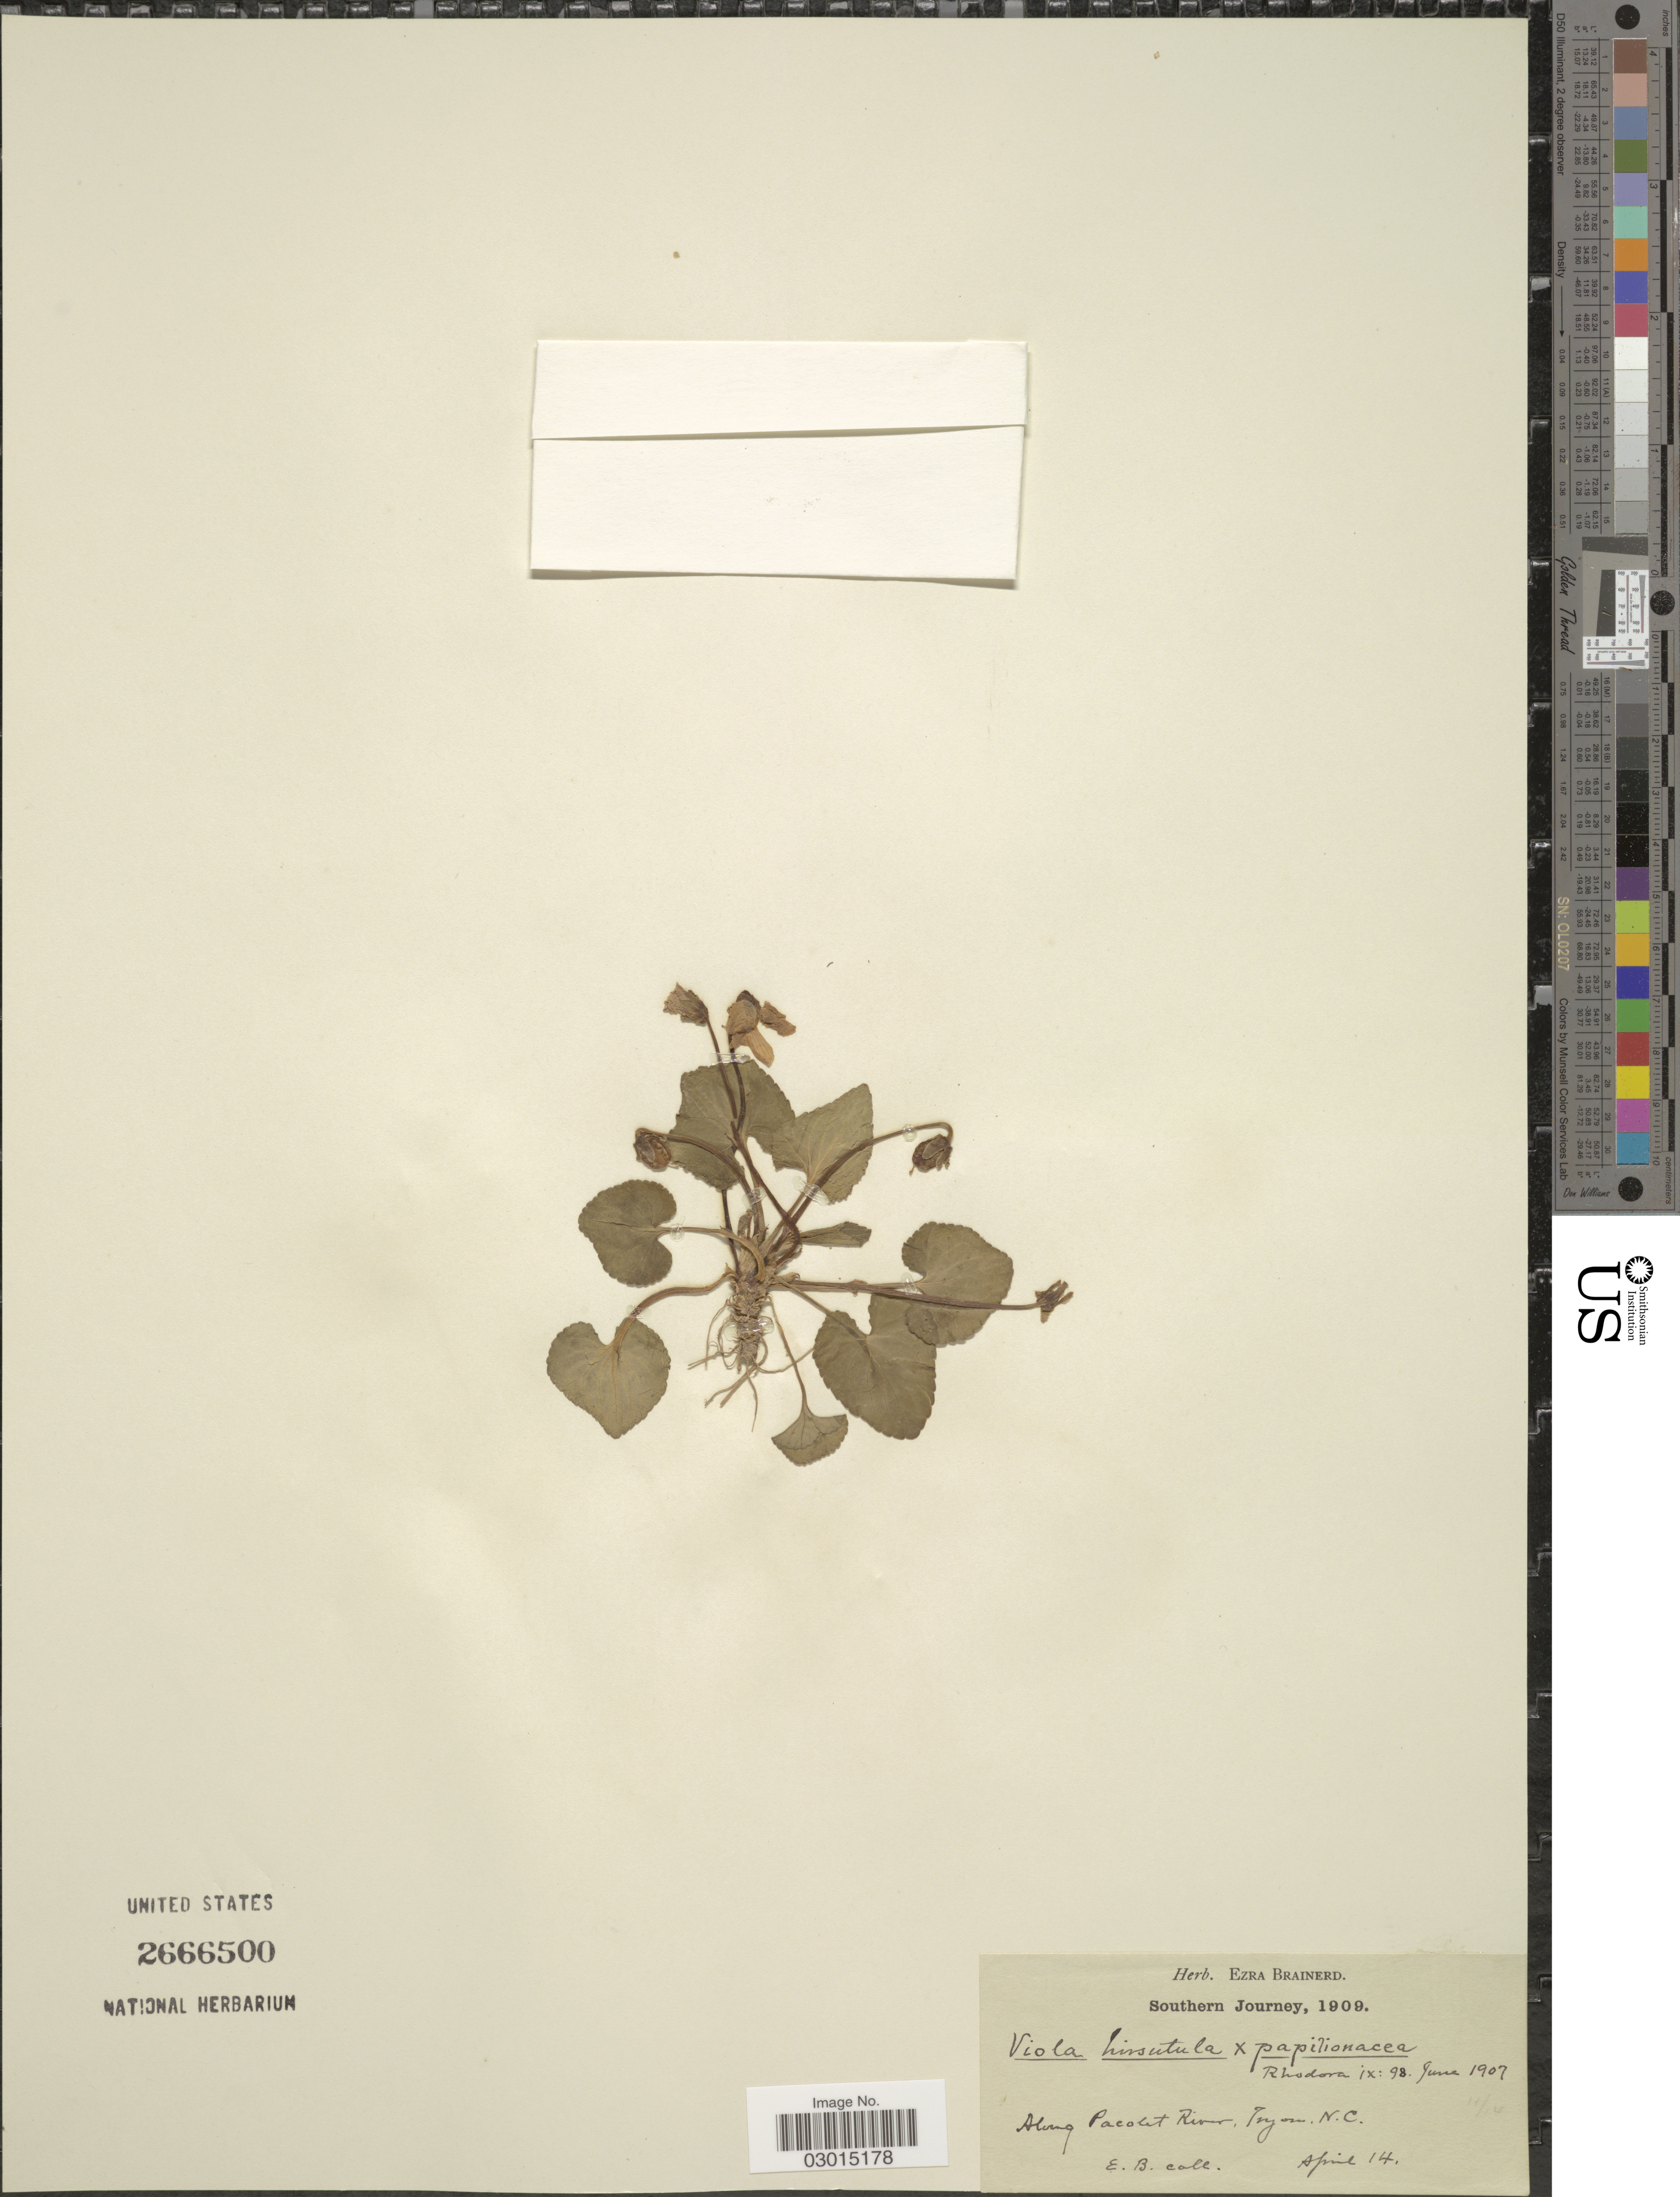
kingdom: Plantae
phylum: Tracheophyta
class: Magnoliopsida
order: Malpighiales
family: Violaceae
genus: Viola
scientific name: Viola hirsutula x V. papilionacea Pursh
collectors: E. Brainerd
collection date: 1909-04-14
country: United States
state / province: North Carolina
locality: Along Pacolet River, Tryon, N.C.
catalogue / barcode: US 2666500